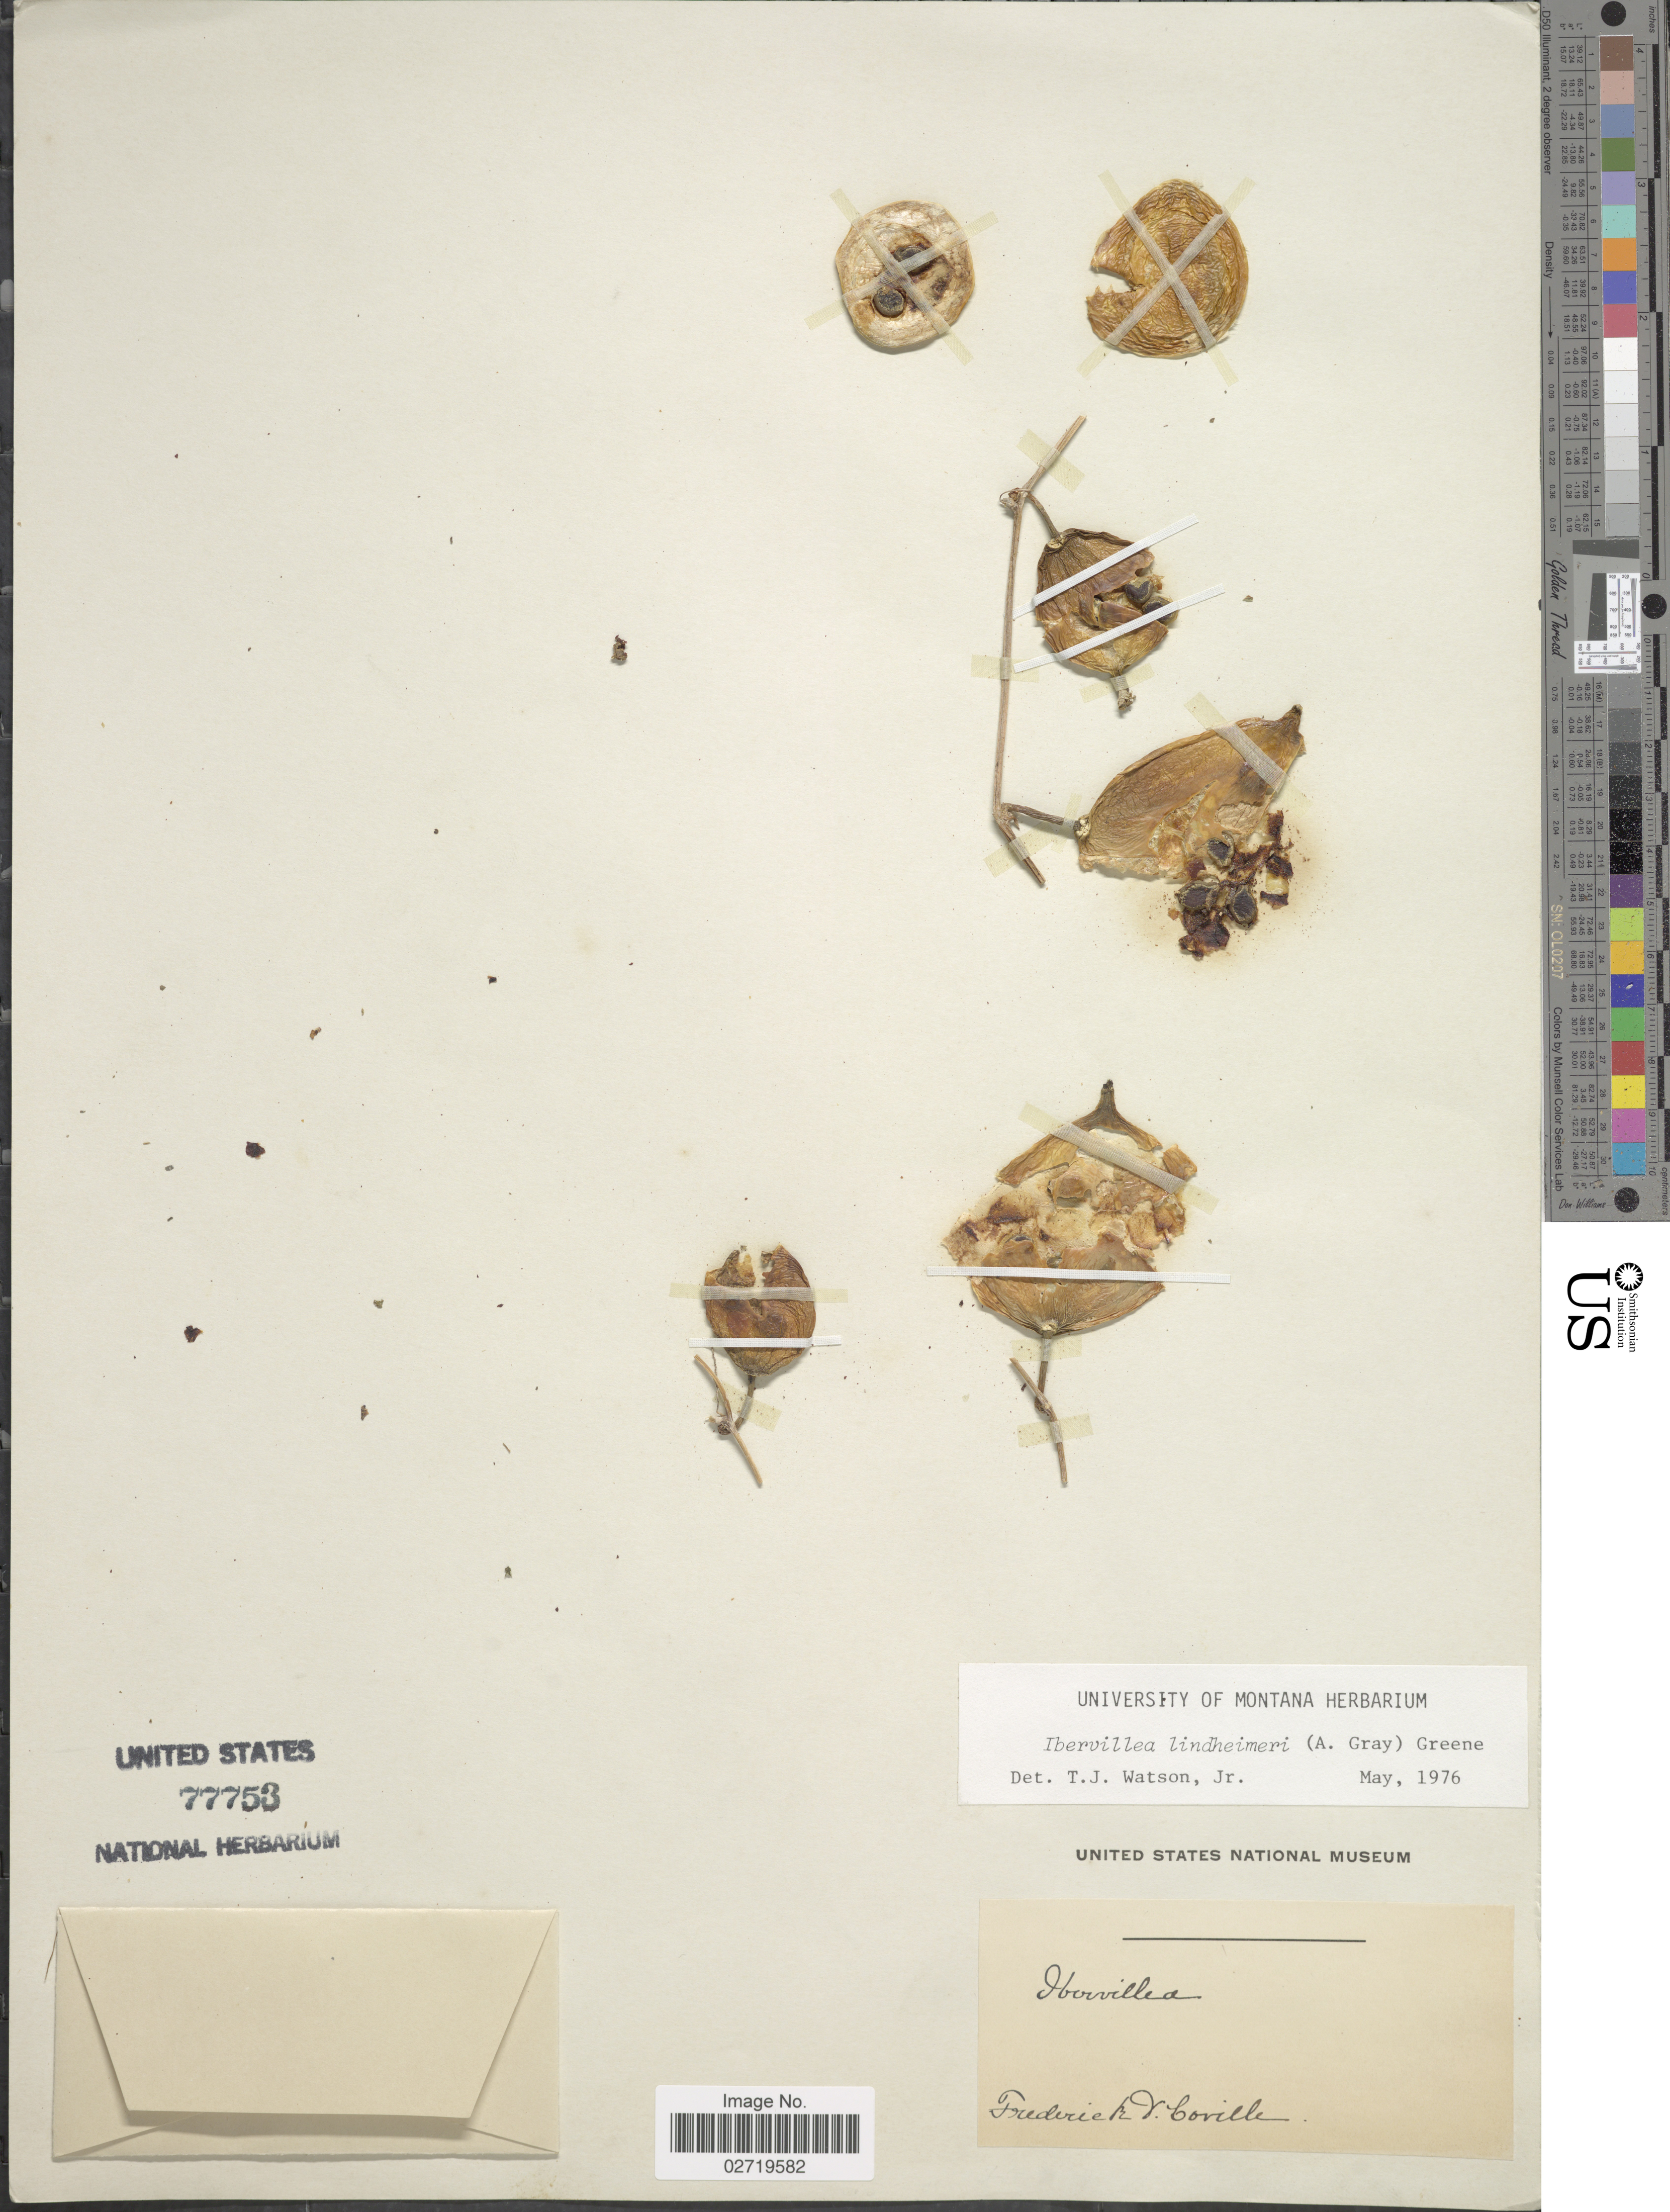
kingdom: Plantae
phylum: Tracheophyta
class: Magnoliopsida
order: Cucurbitales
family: Cucurbitaceae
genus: Ibervillea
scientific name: Ibervillea lindheimeri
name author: (A. Gray) Greene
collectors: F. V. Coville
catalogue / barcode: US 77753